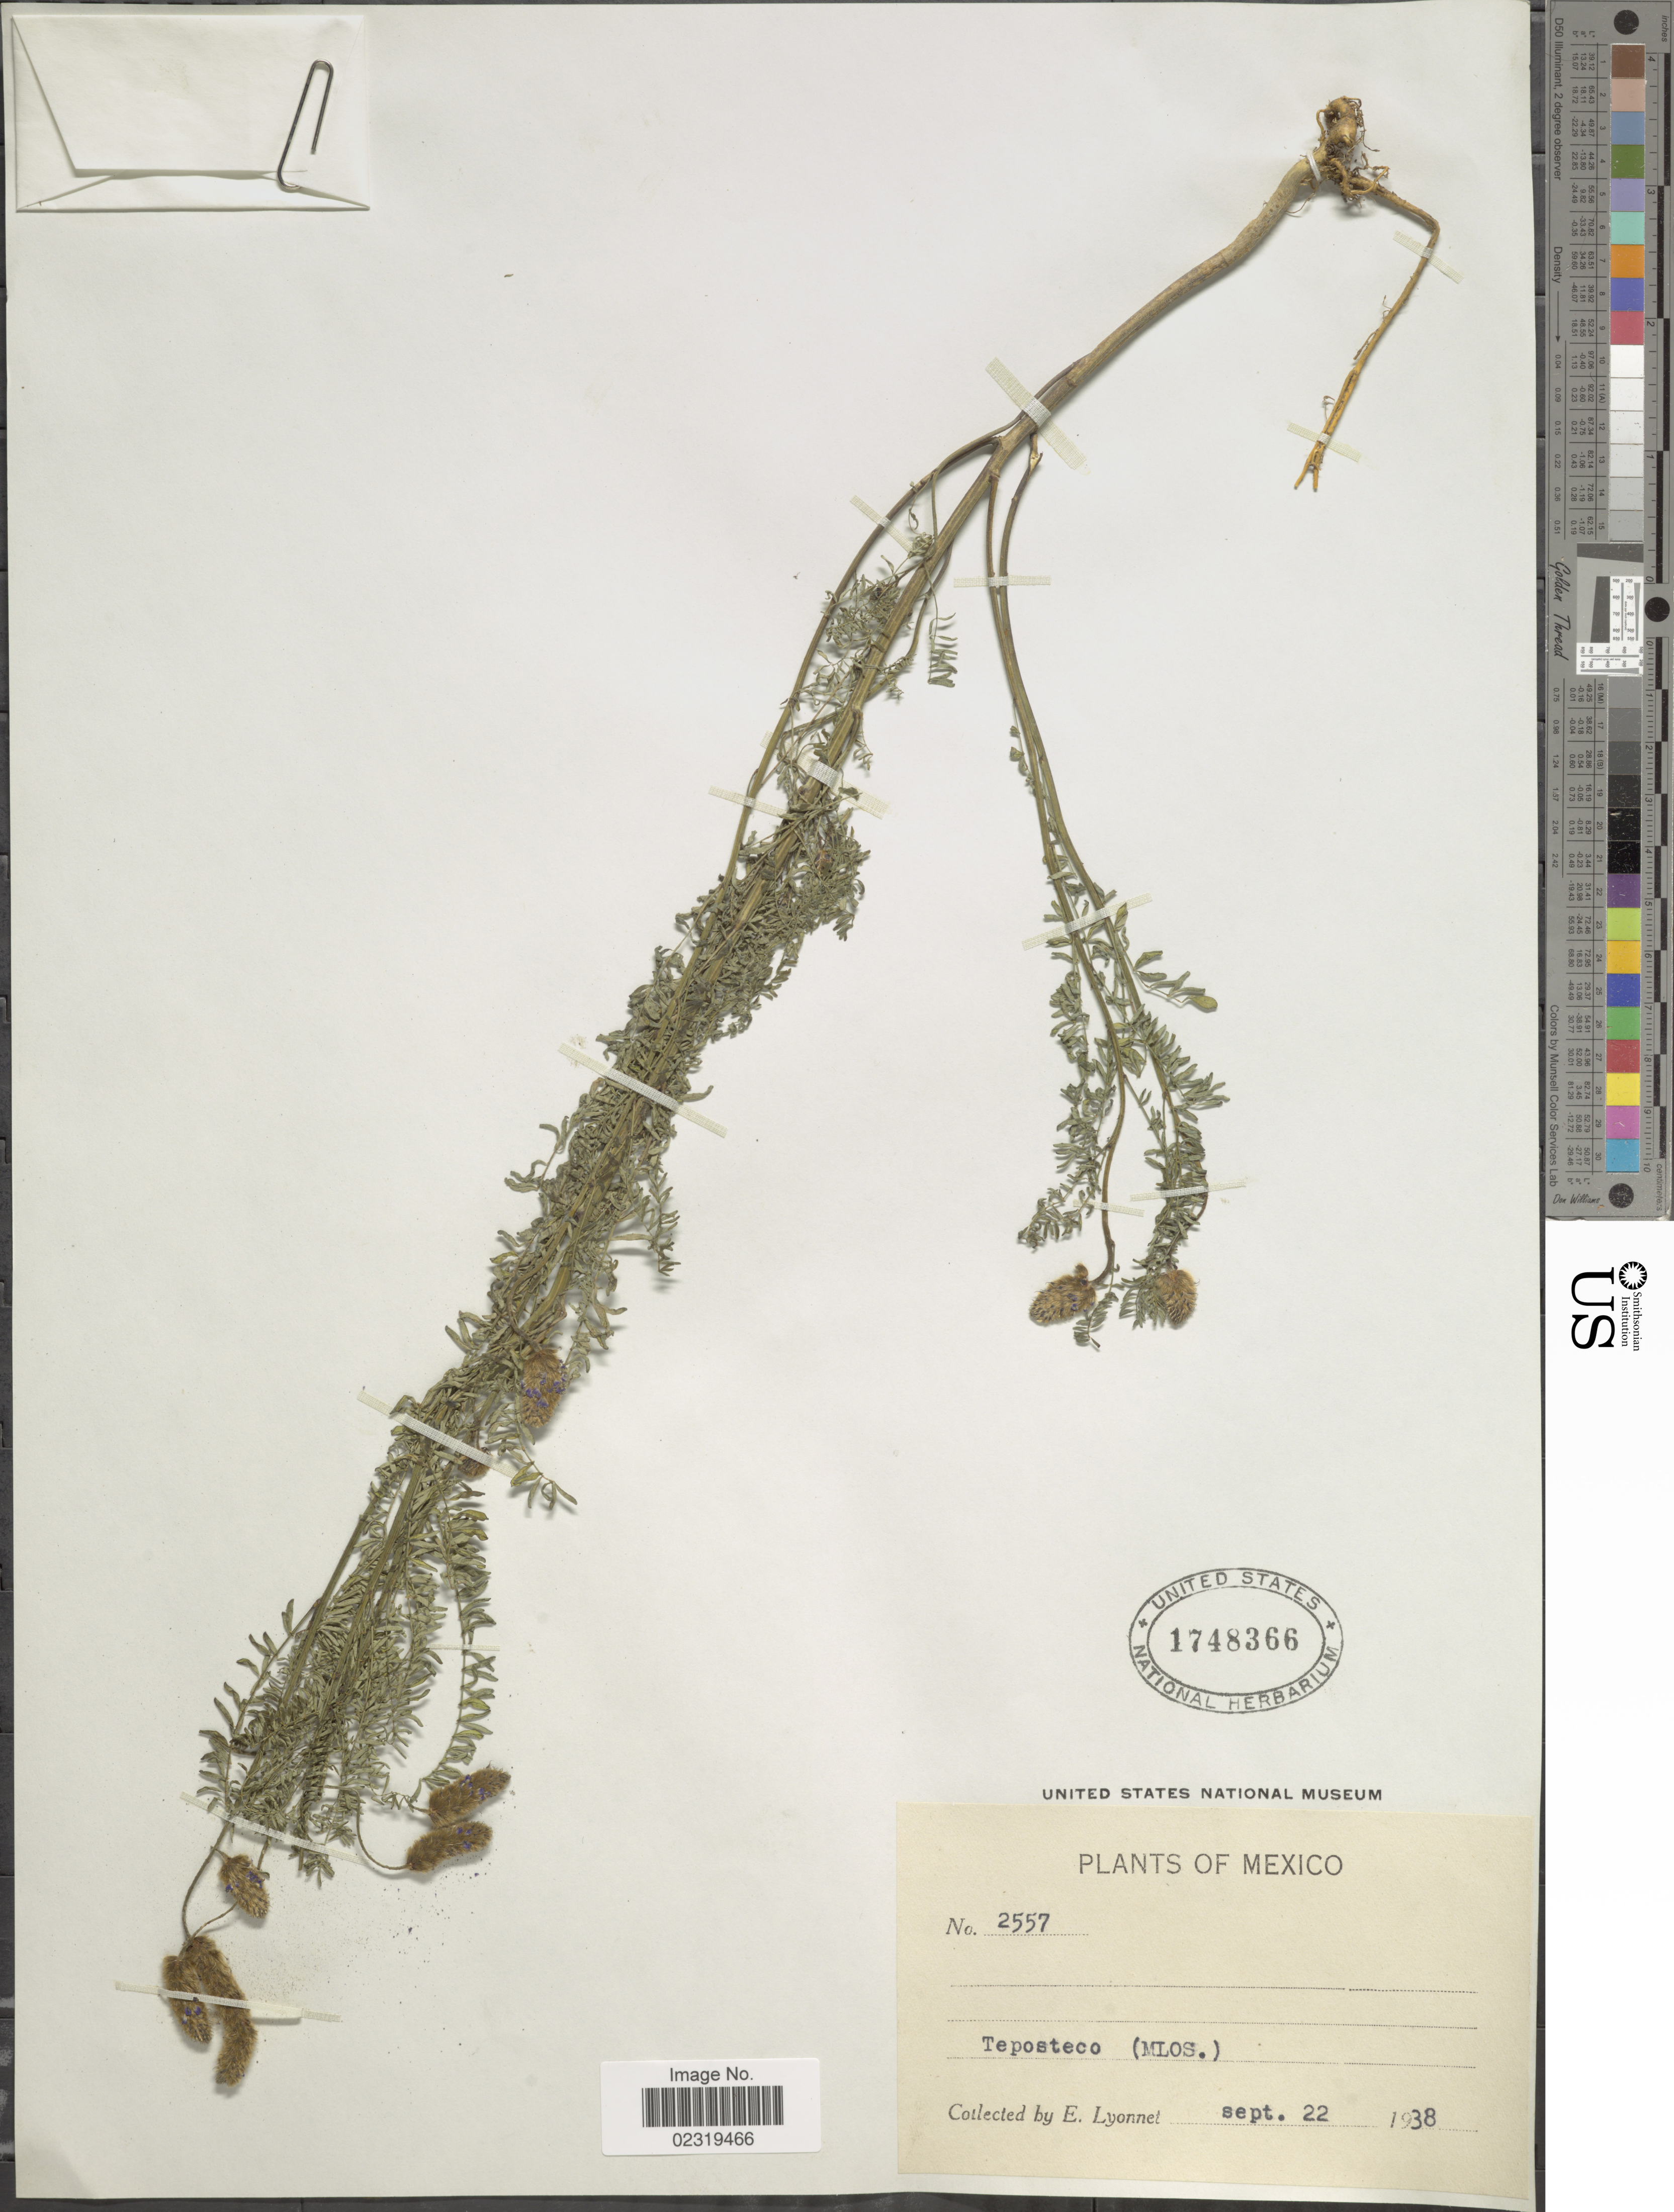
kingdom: Plantae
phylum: Tracheophyta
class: Magnoliopsida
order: Fabales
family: Fabaceae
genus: Dalea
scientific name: Dalea leporina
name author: (Aiton) Bullock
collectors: E. Lyonnet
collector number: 2557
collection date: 1938-09-22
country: Mexico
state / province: Morelos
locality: Teposteco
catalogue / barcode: US 1748366